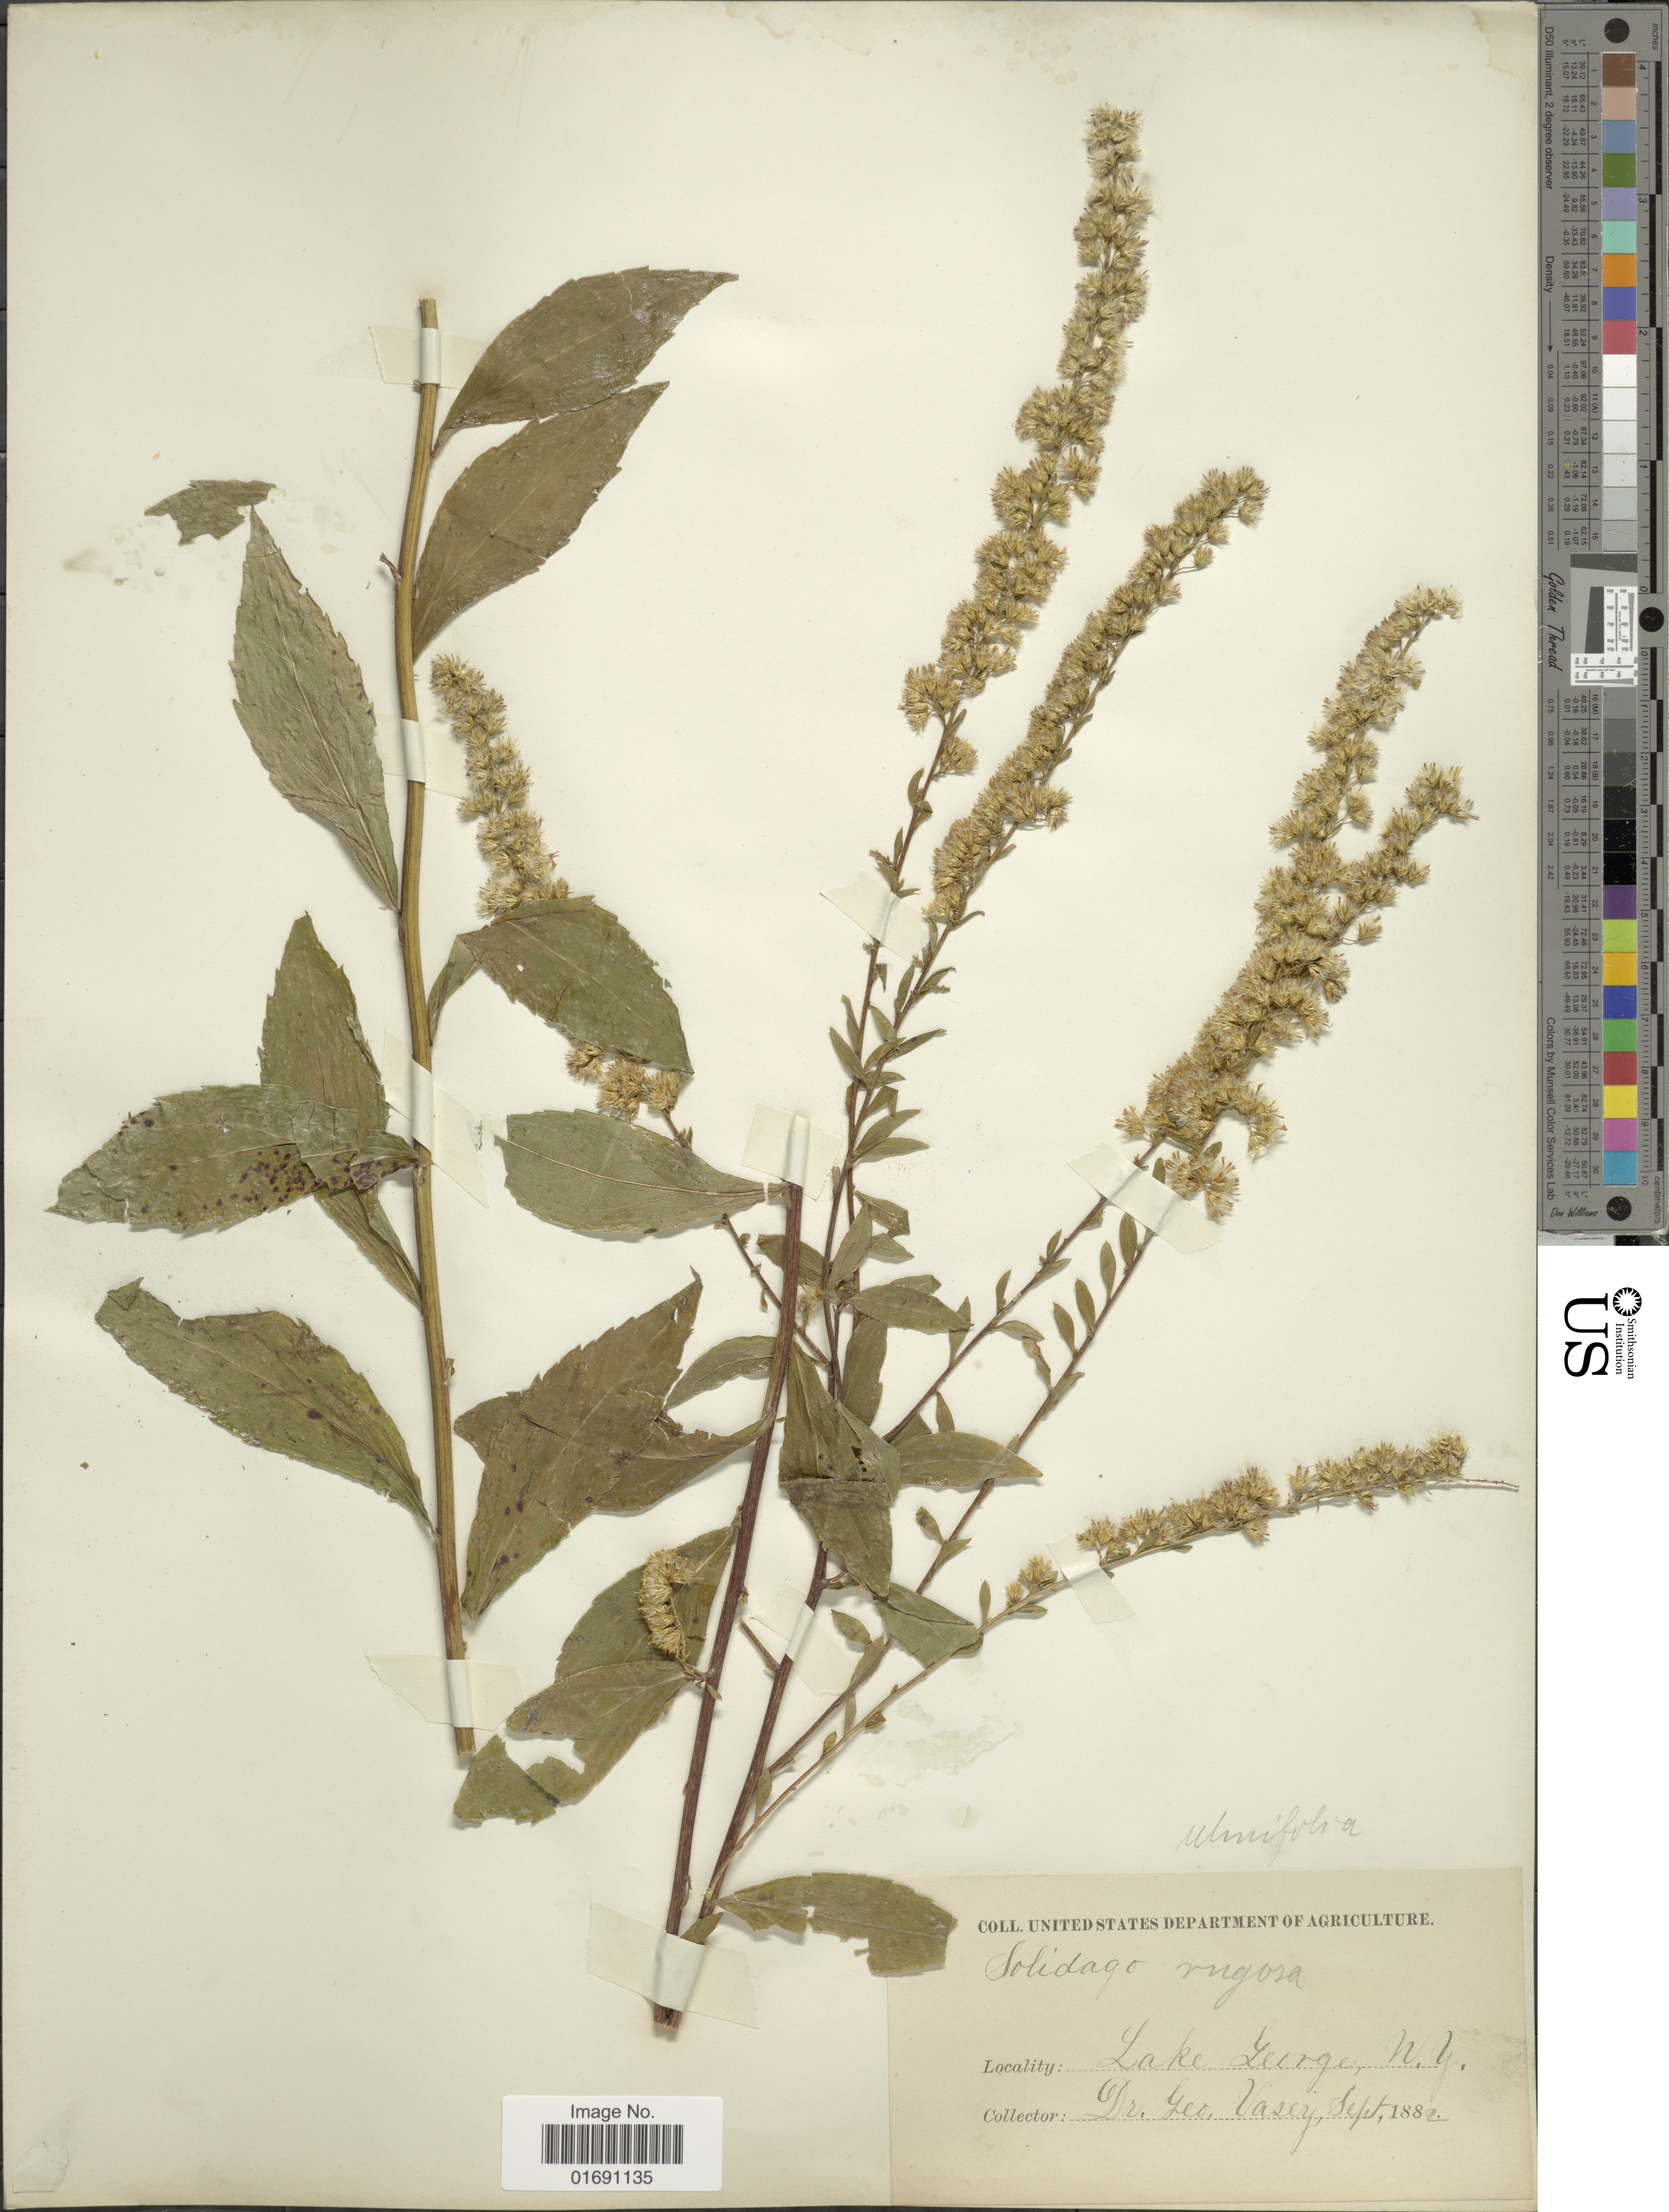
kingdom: Plantae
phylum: Tracheophyta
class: Magnoliopsida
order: Asterales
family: Asteraceae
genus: Solidago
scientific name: Solidago ulmifolia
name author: Muhl. ex Willd.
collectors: G. Vasey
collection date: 1882-09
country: United States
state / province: New York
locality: Lake George